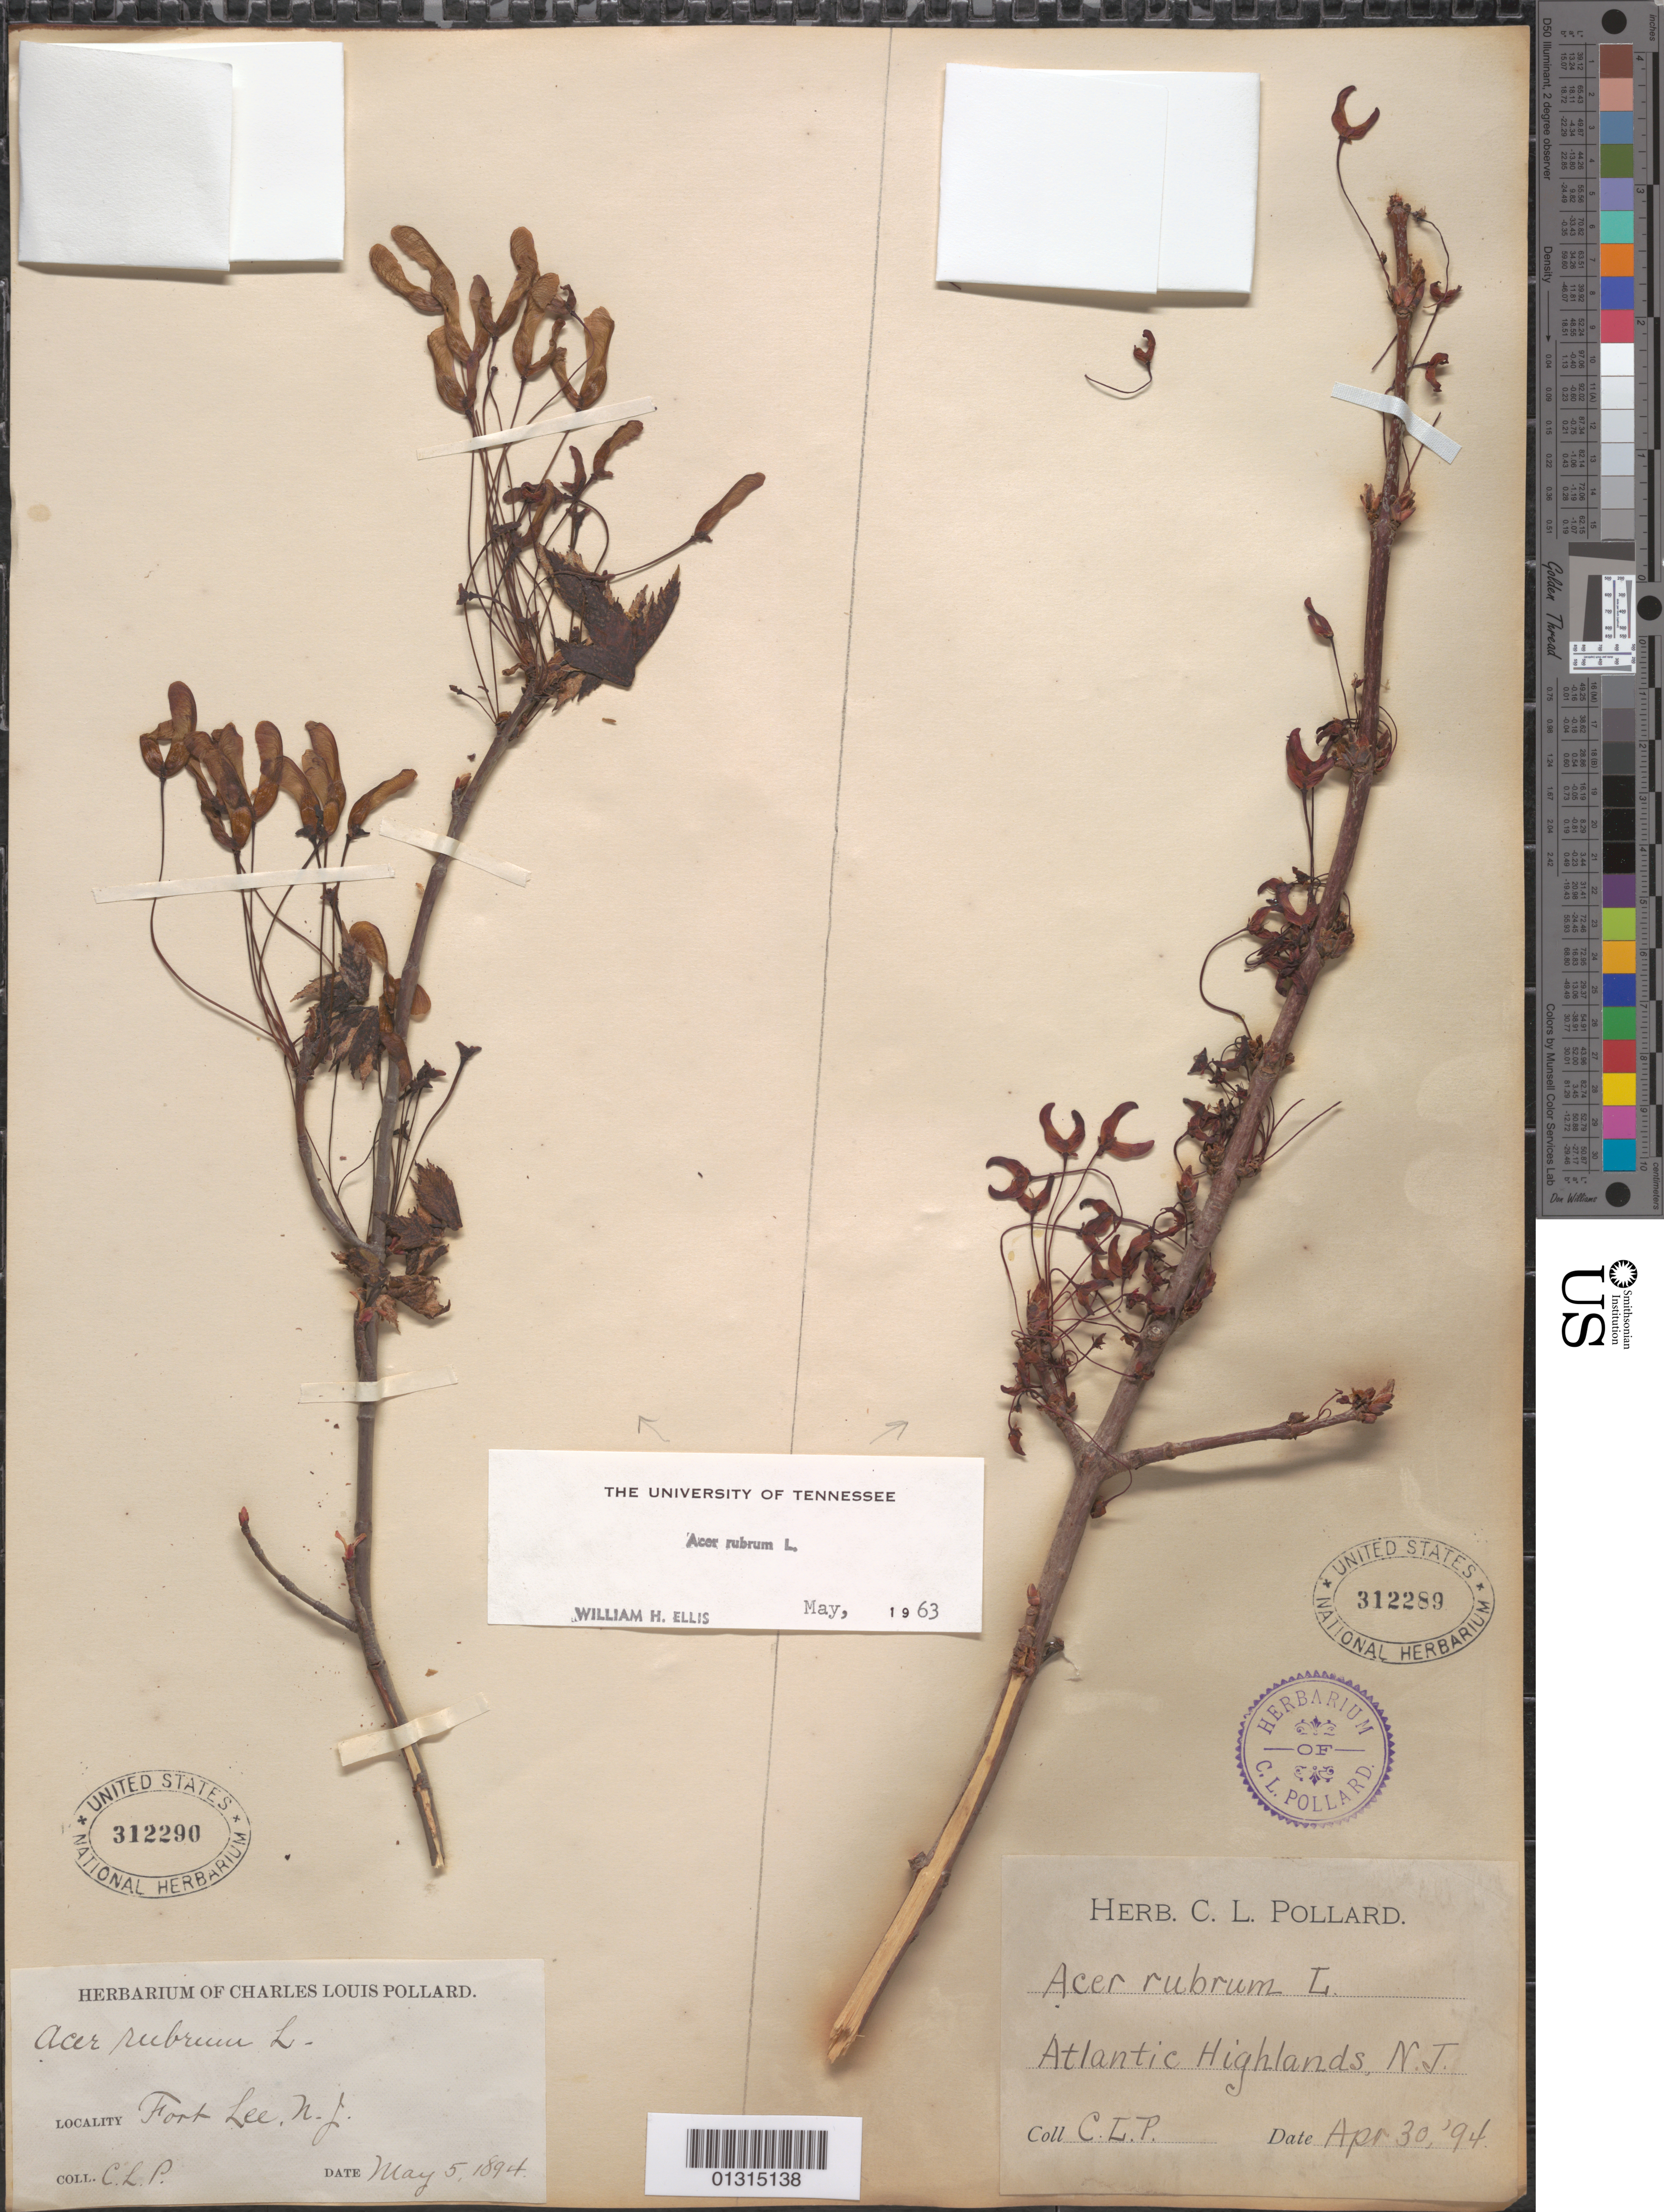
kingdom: Plantae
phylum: Tracheophyta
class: Magnoliopsida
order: Sapindales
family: Sapindaceae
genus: Acer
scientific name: Acer rubrum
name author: L.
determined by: Ellis, W. H.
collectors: C. L. Pollard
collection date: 1894-04-20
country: United States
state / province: New Jersey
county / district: Monmouth County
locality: Atlantic Highlands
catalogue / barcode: US 312289-2